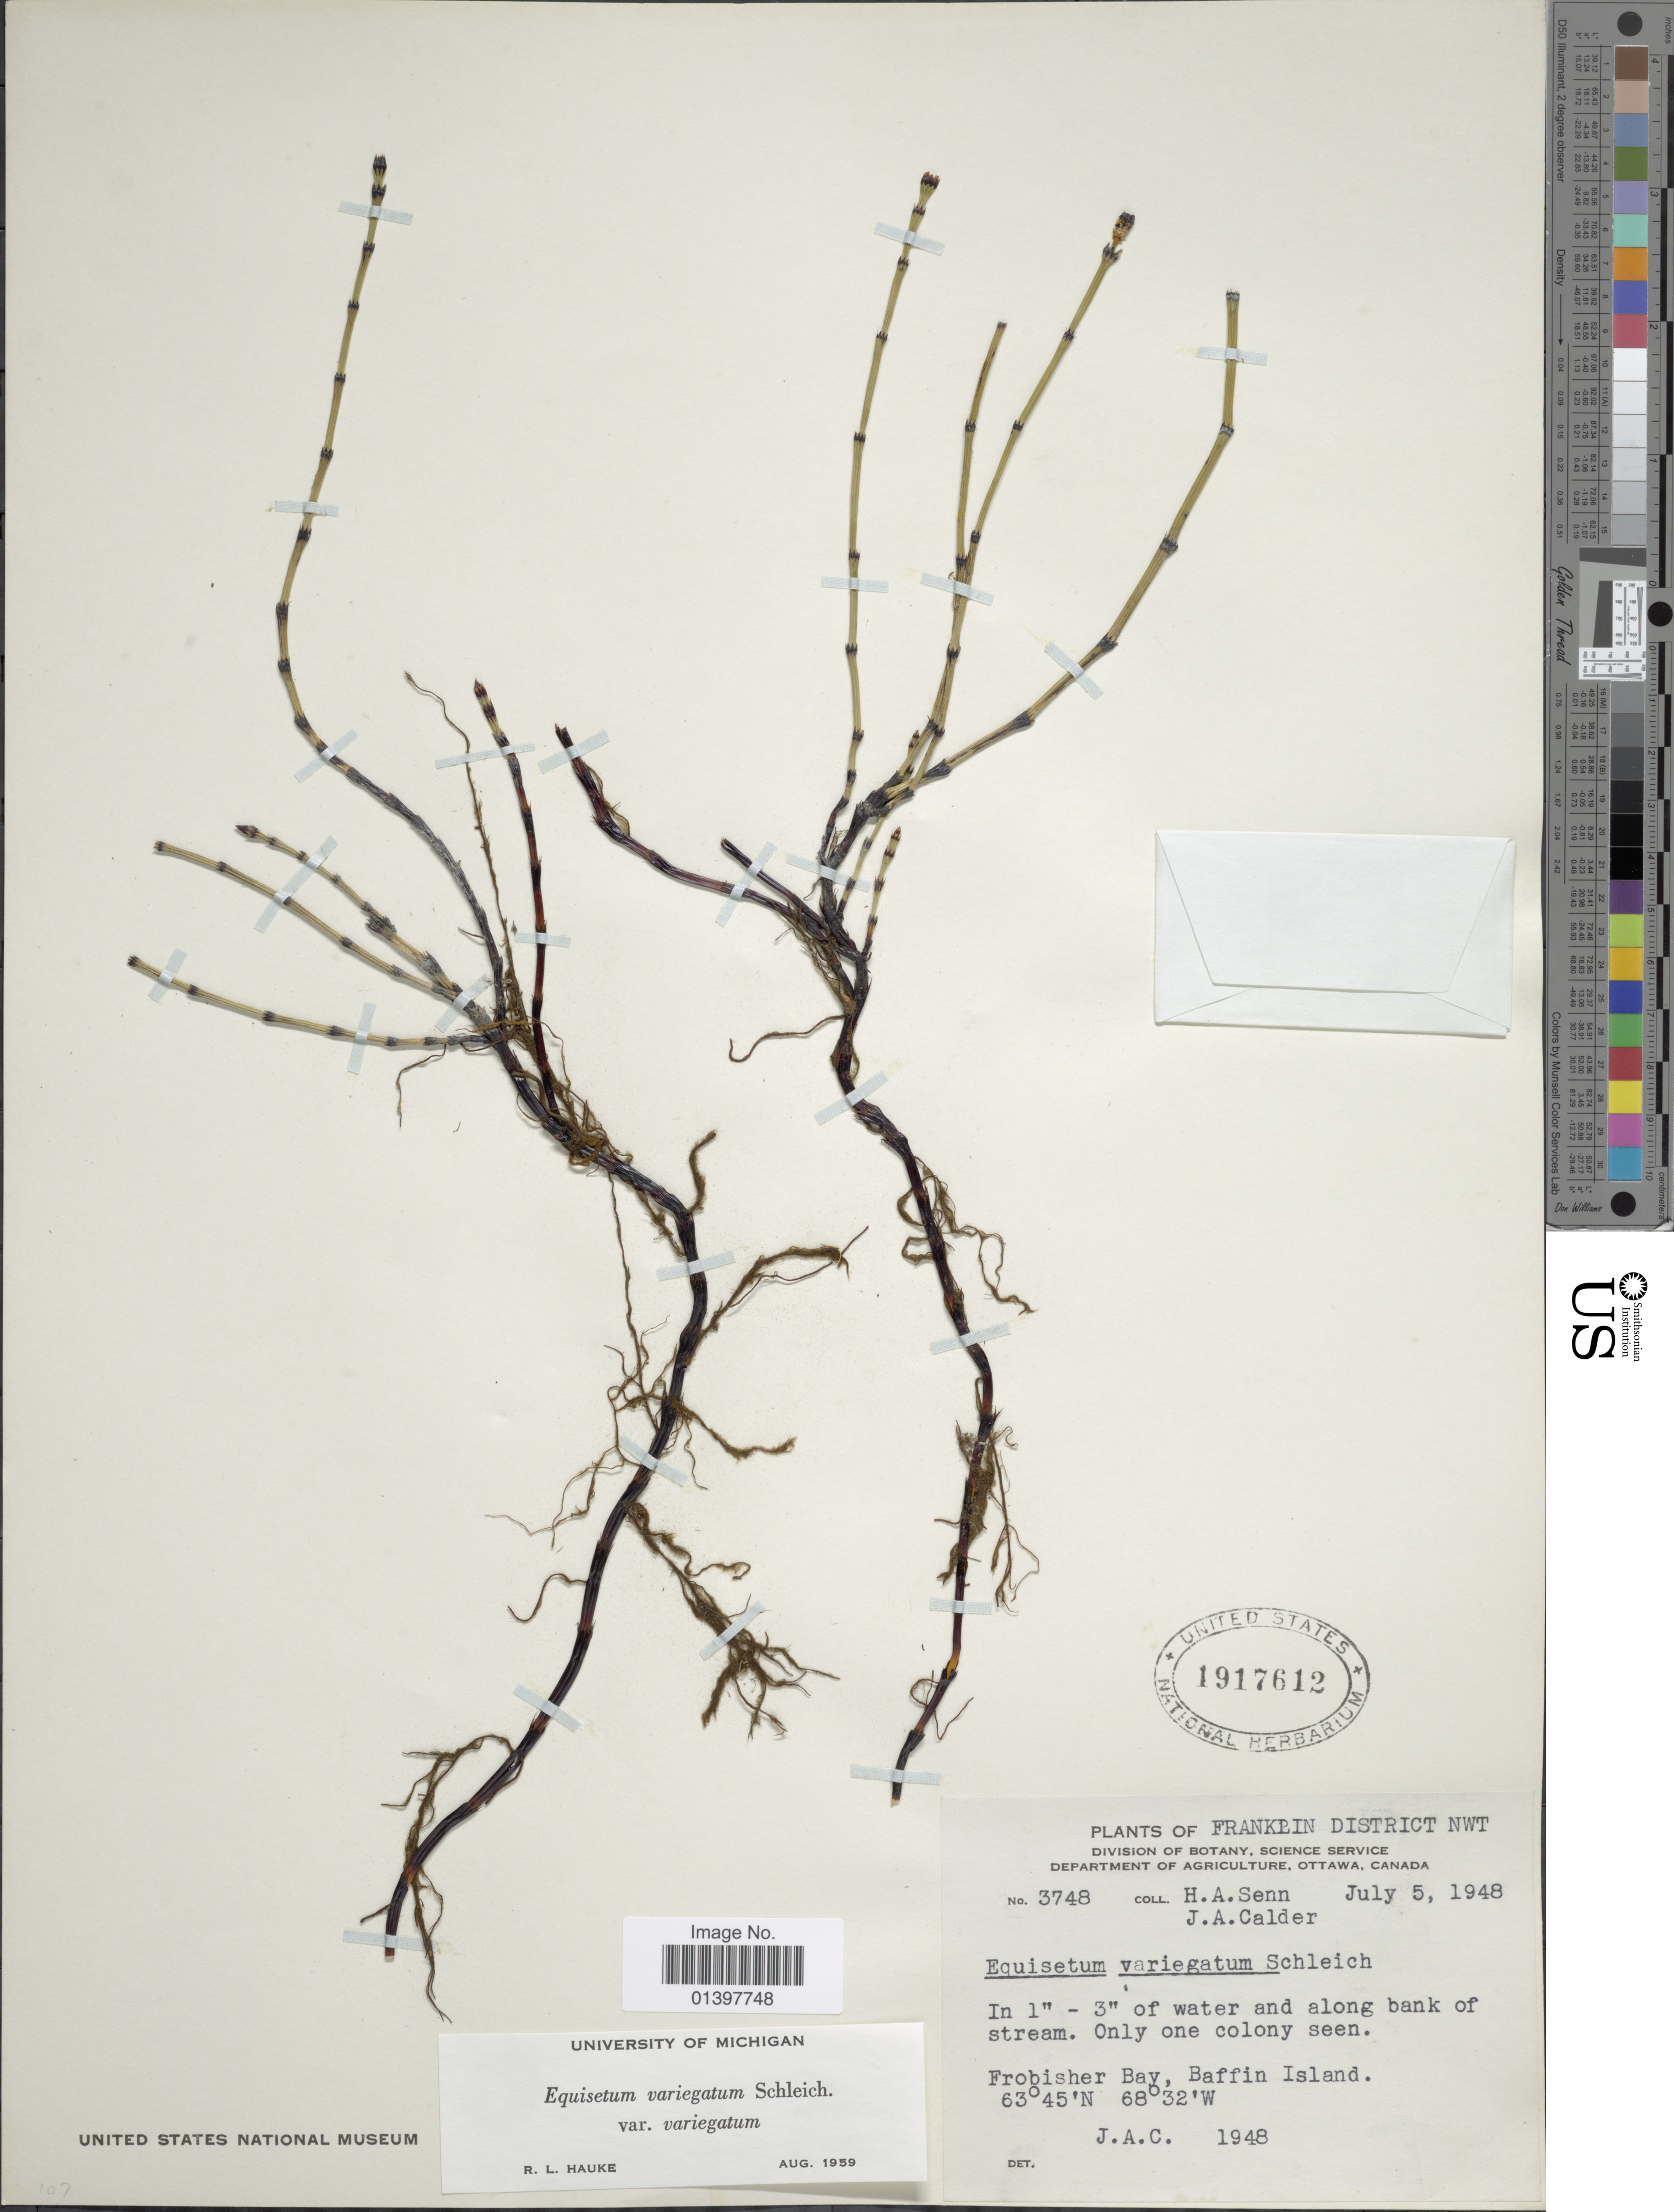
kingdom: Plantae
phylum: Tracheophyta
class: Polypodiopsida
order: Equisetales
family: Equisetaceae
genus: Equisetum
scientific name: Equisetum variegatum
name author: Schleich. ex F. Weber & D. Mohr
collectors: H. Senn & J. A. Calder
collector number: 3748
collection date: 1948-07-05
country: Canada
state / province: Northwest Territories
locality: Franklin District, in 1"-3" of water and along bank of stream, Frobisher Bay, Baffin Island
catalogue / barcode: US 1917612